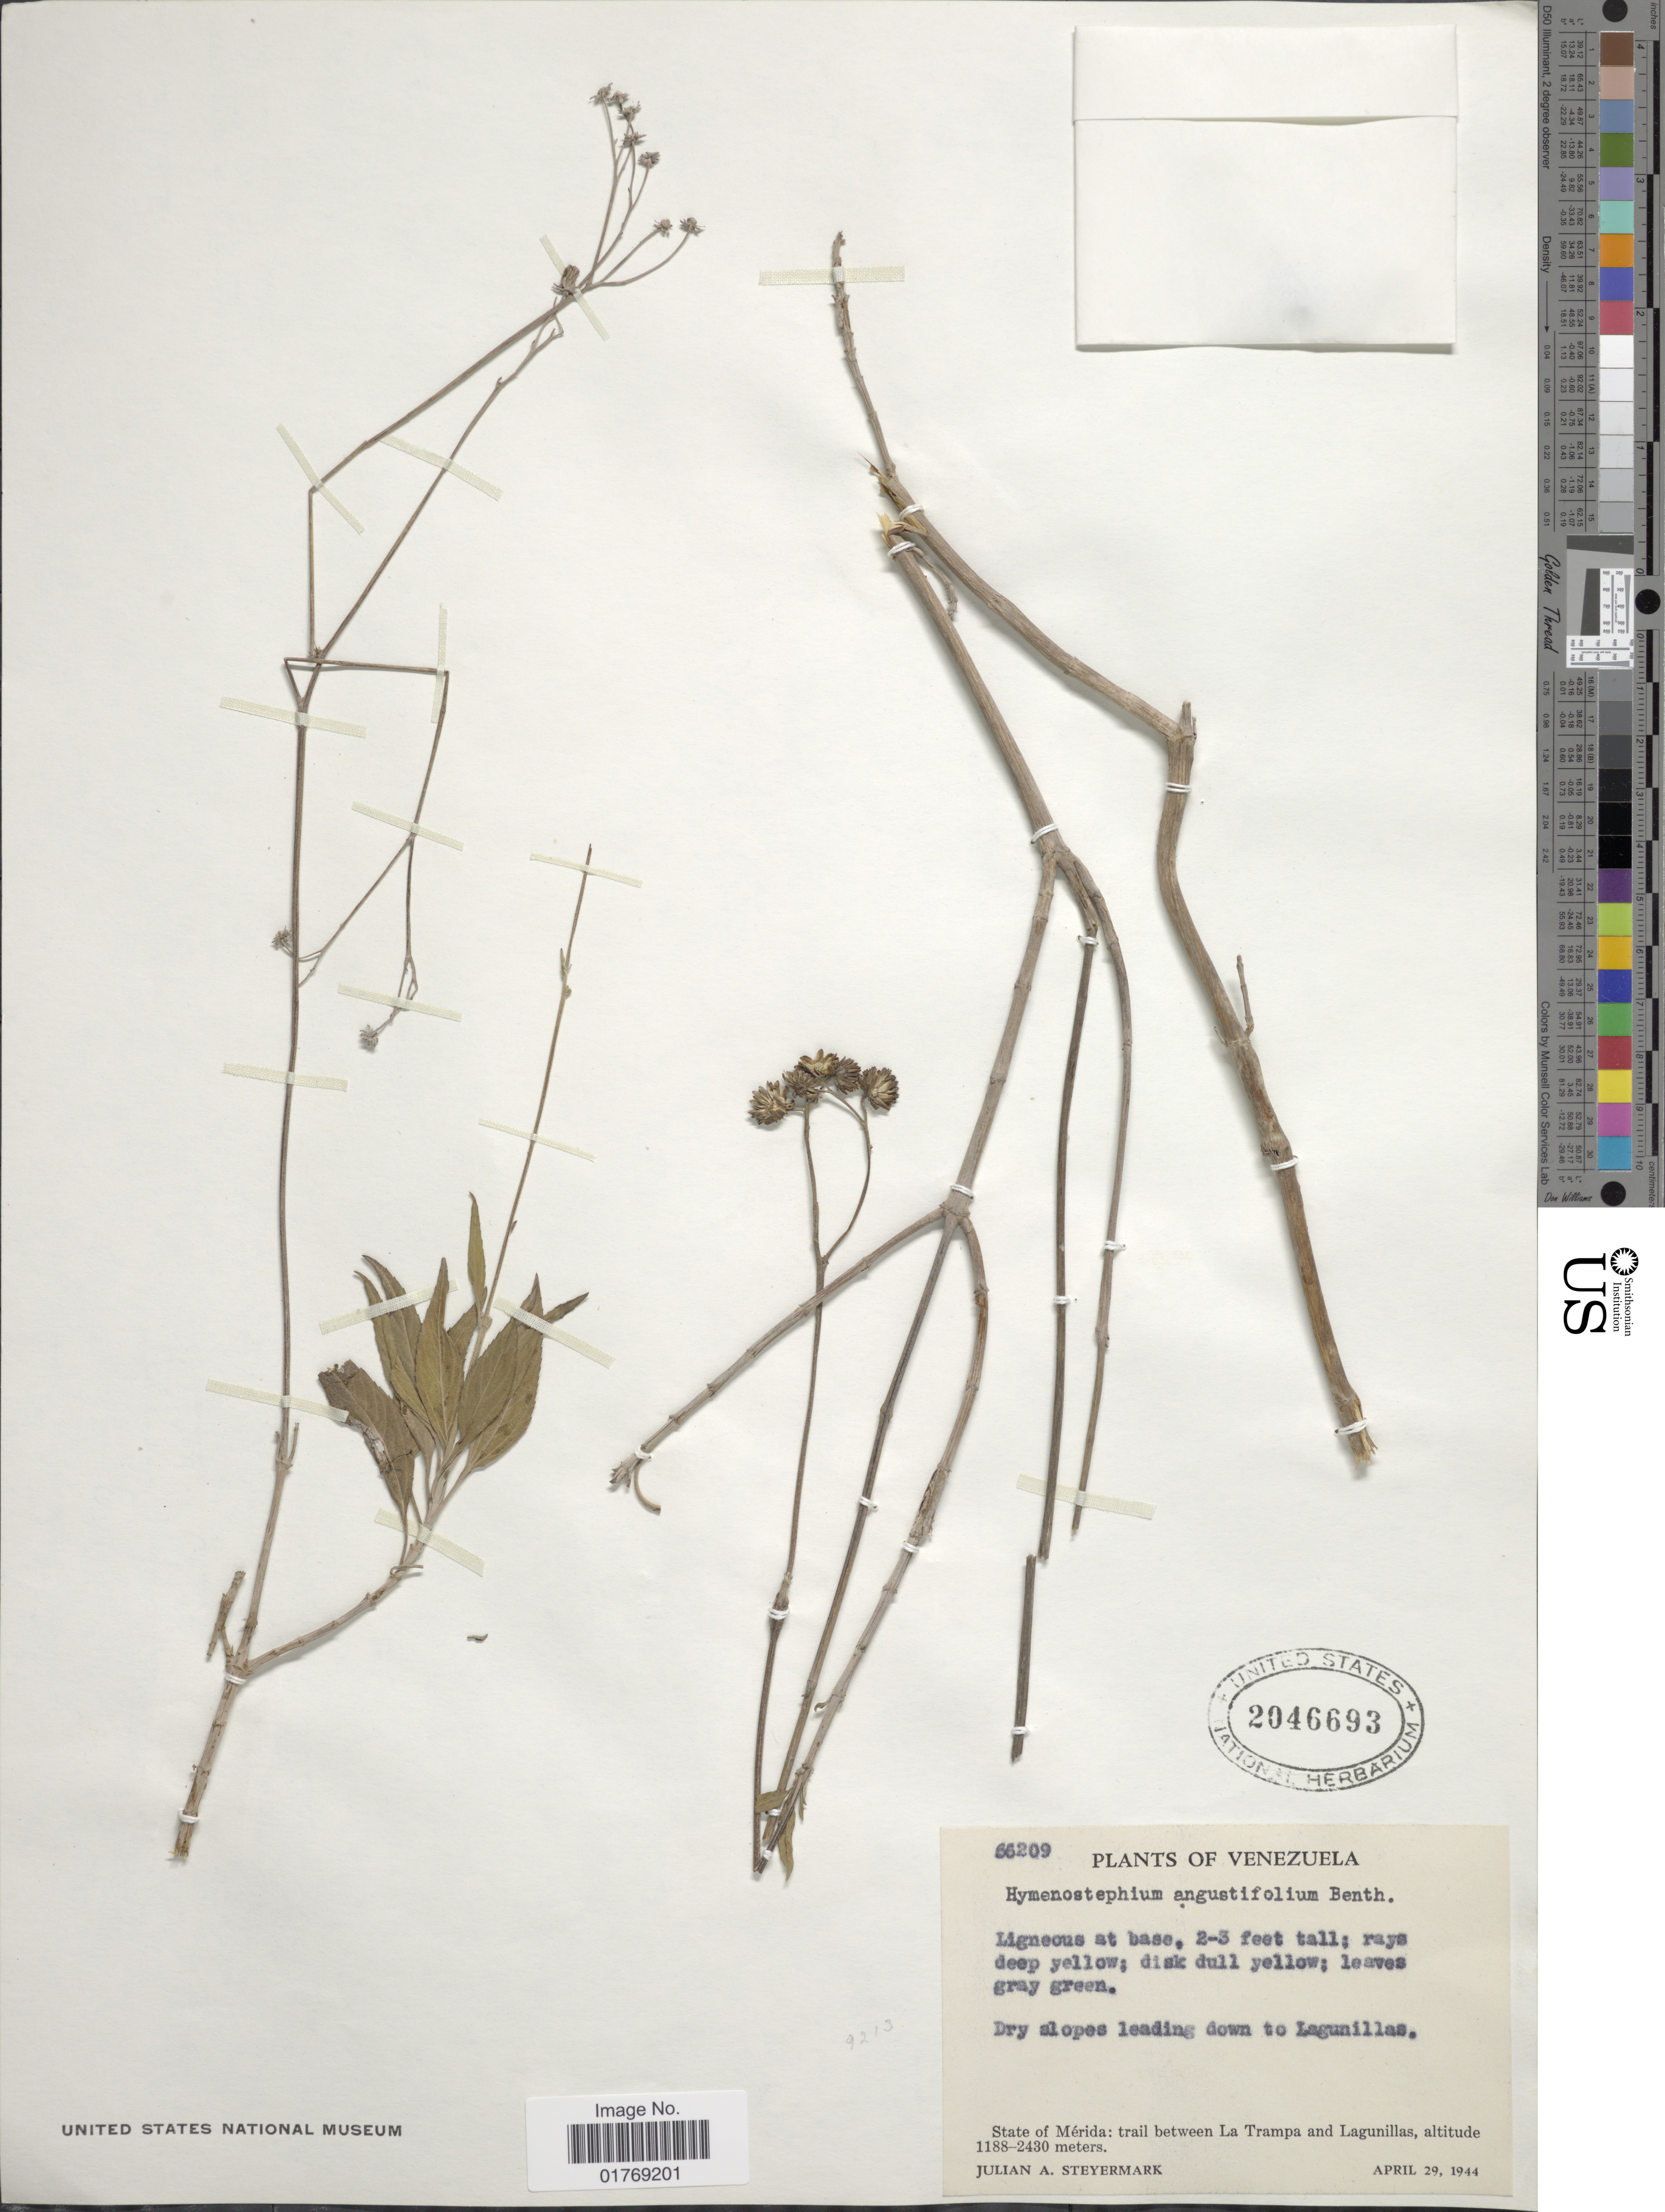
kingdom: Plantae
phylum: Tracheophyta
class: Magnoliopsida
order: Asterales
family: Asteraceae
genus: Viguiera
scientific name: Viguiera viride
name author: (Steyerm.) H. Rob.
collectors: J. Steyermark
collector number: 56209*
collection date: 1944-04-29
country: Venezuela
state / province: Mérida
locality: Dry slopes leading down to Lagunillas. State of Mérida: trail between La Trampa and Lagunillas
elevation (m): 1188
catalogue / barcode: US 2046693